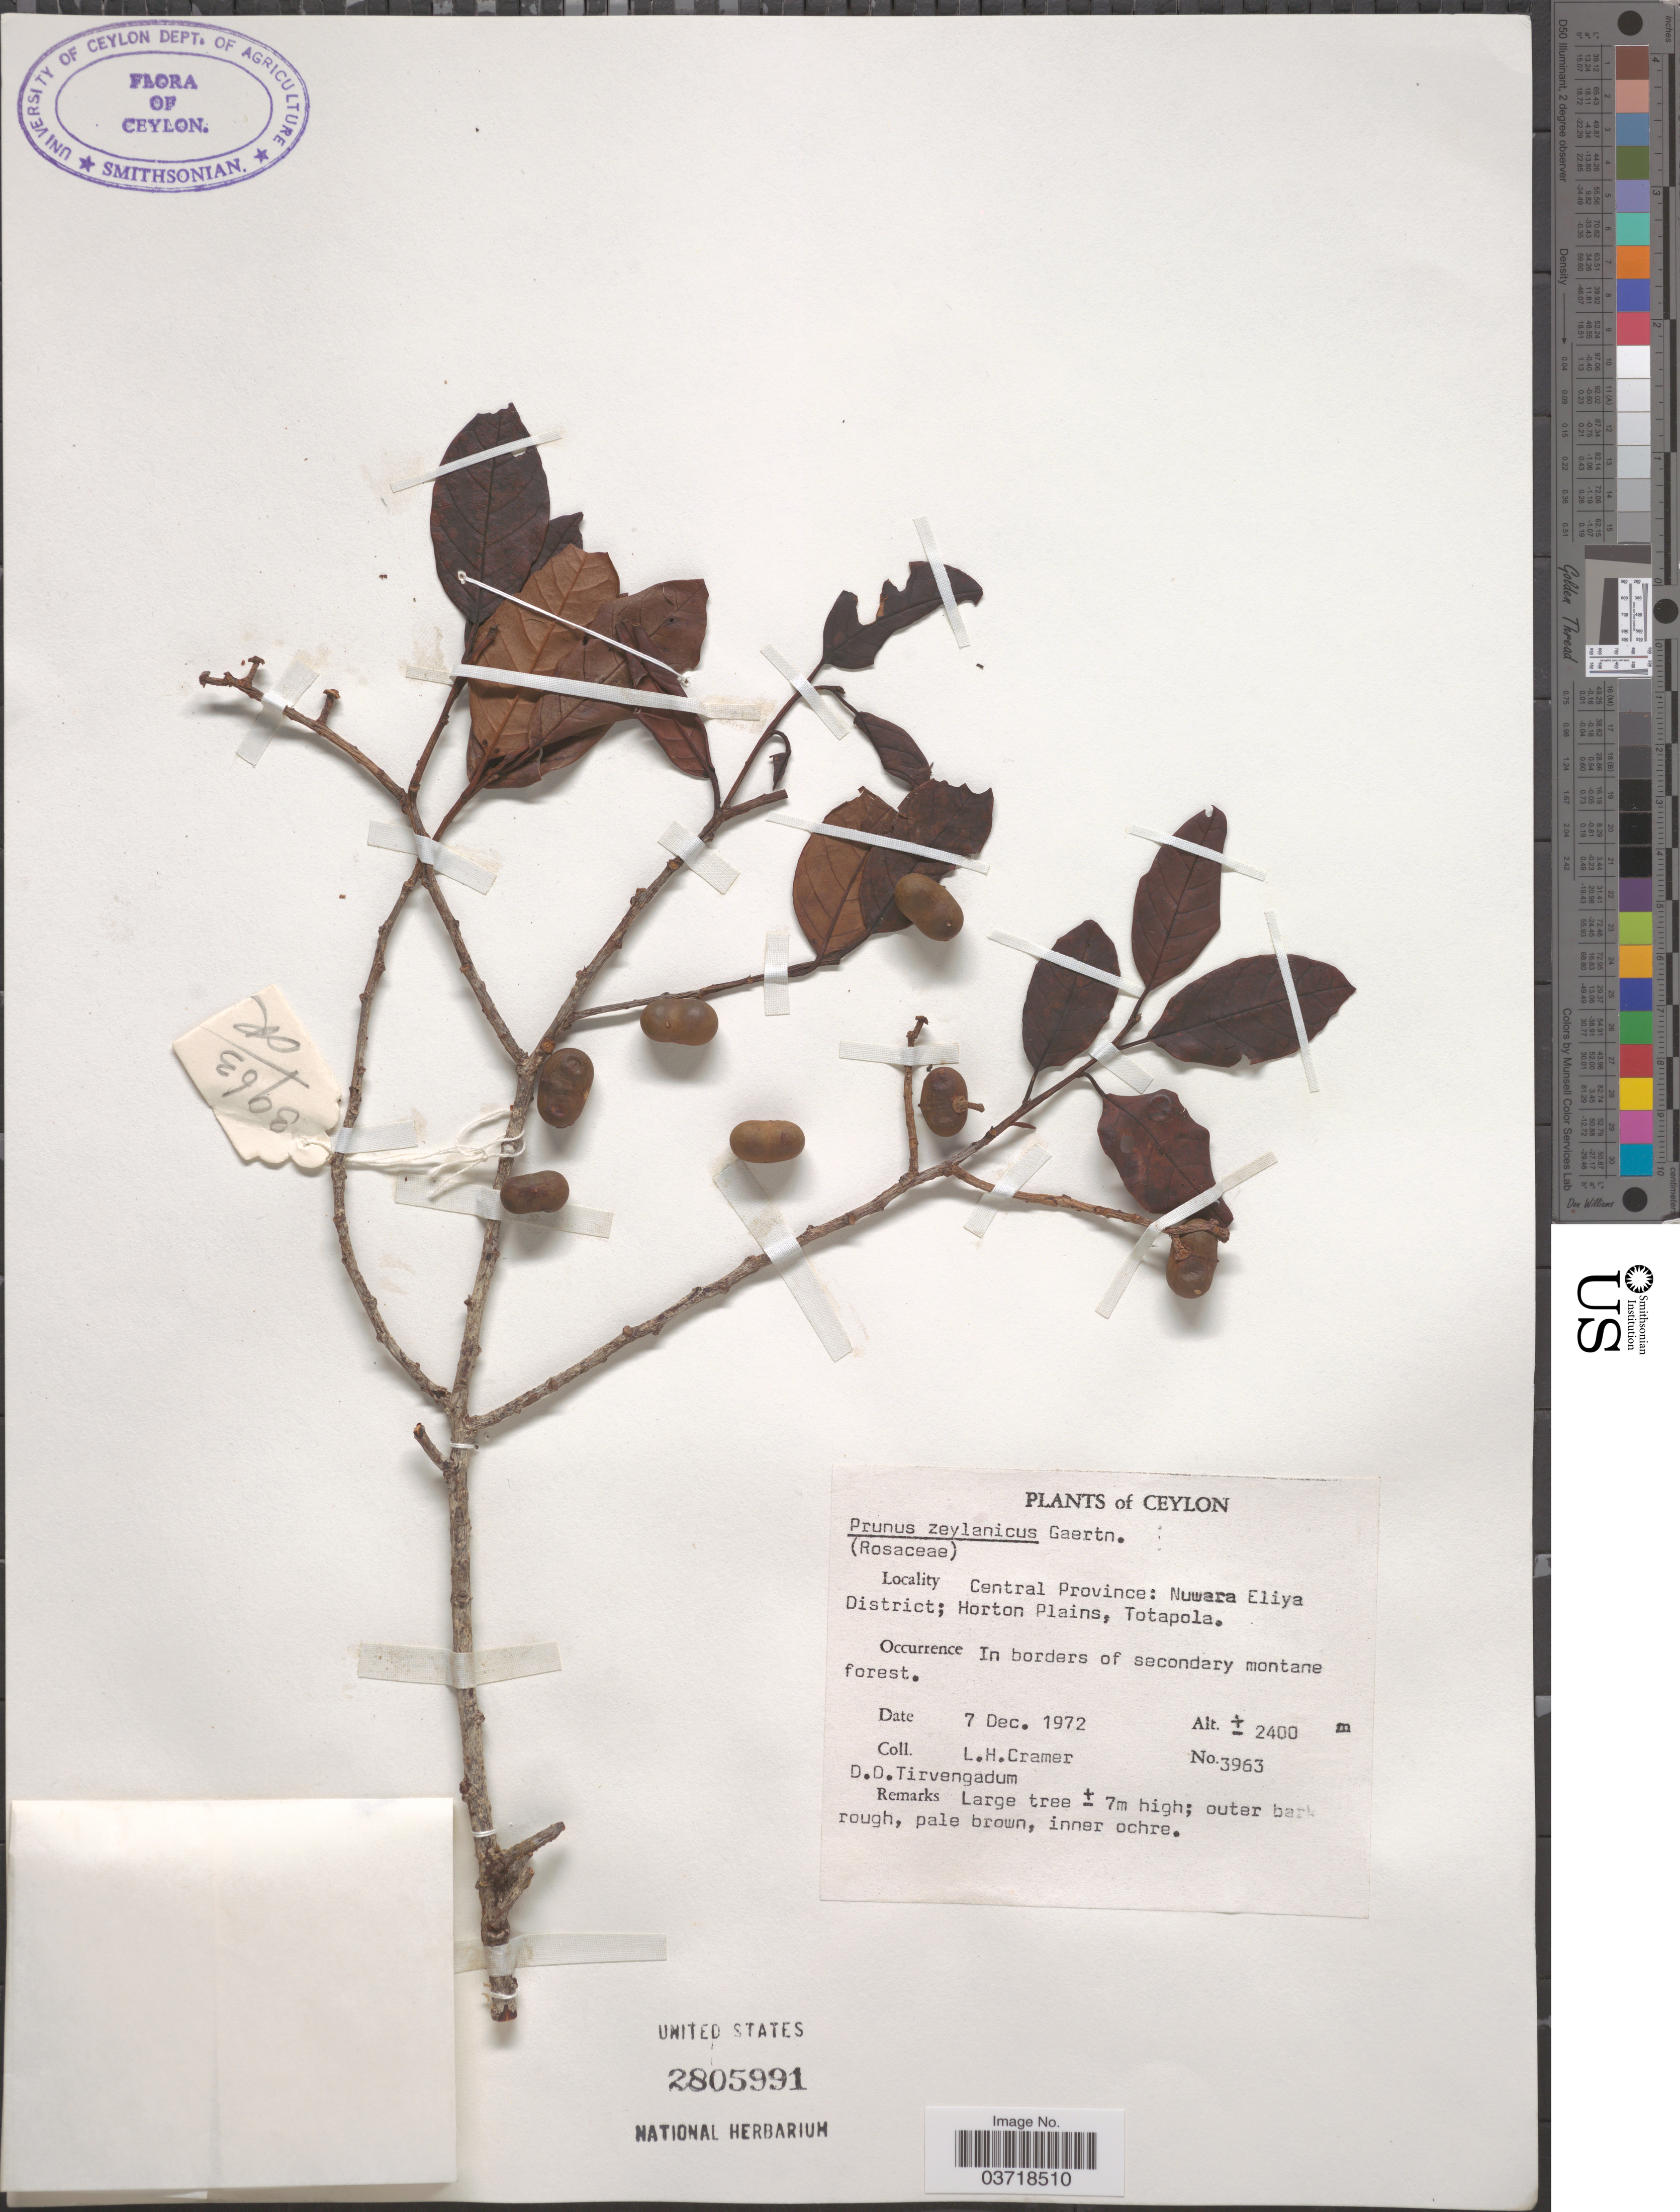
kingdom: Plantae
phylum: Tracheophyta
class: Magnoliopsida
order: Rosales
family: Rosaceae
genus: Prunus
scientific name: Prunus zeylanicus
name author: Gaertn.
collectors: L. H. Cramer & D. Tirvengadum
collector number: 3963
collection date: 1972-12-07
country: Sri Lanka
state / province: Central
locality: Ceylon. Central Province: Nuwara Eliya District; Horton plains, Totapola. In borders of secondary montane forest.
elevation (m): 2400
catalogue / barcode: US 2805991